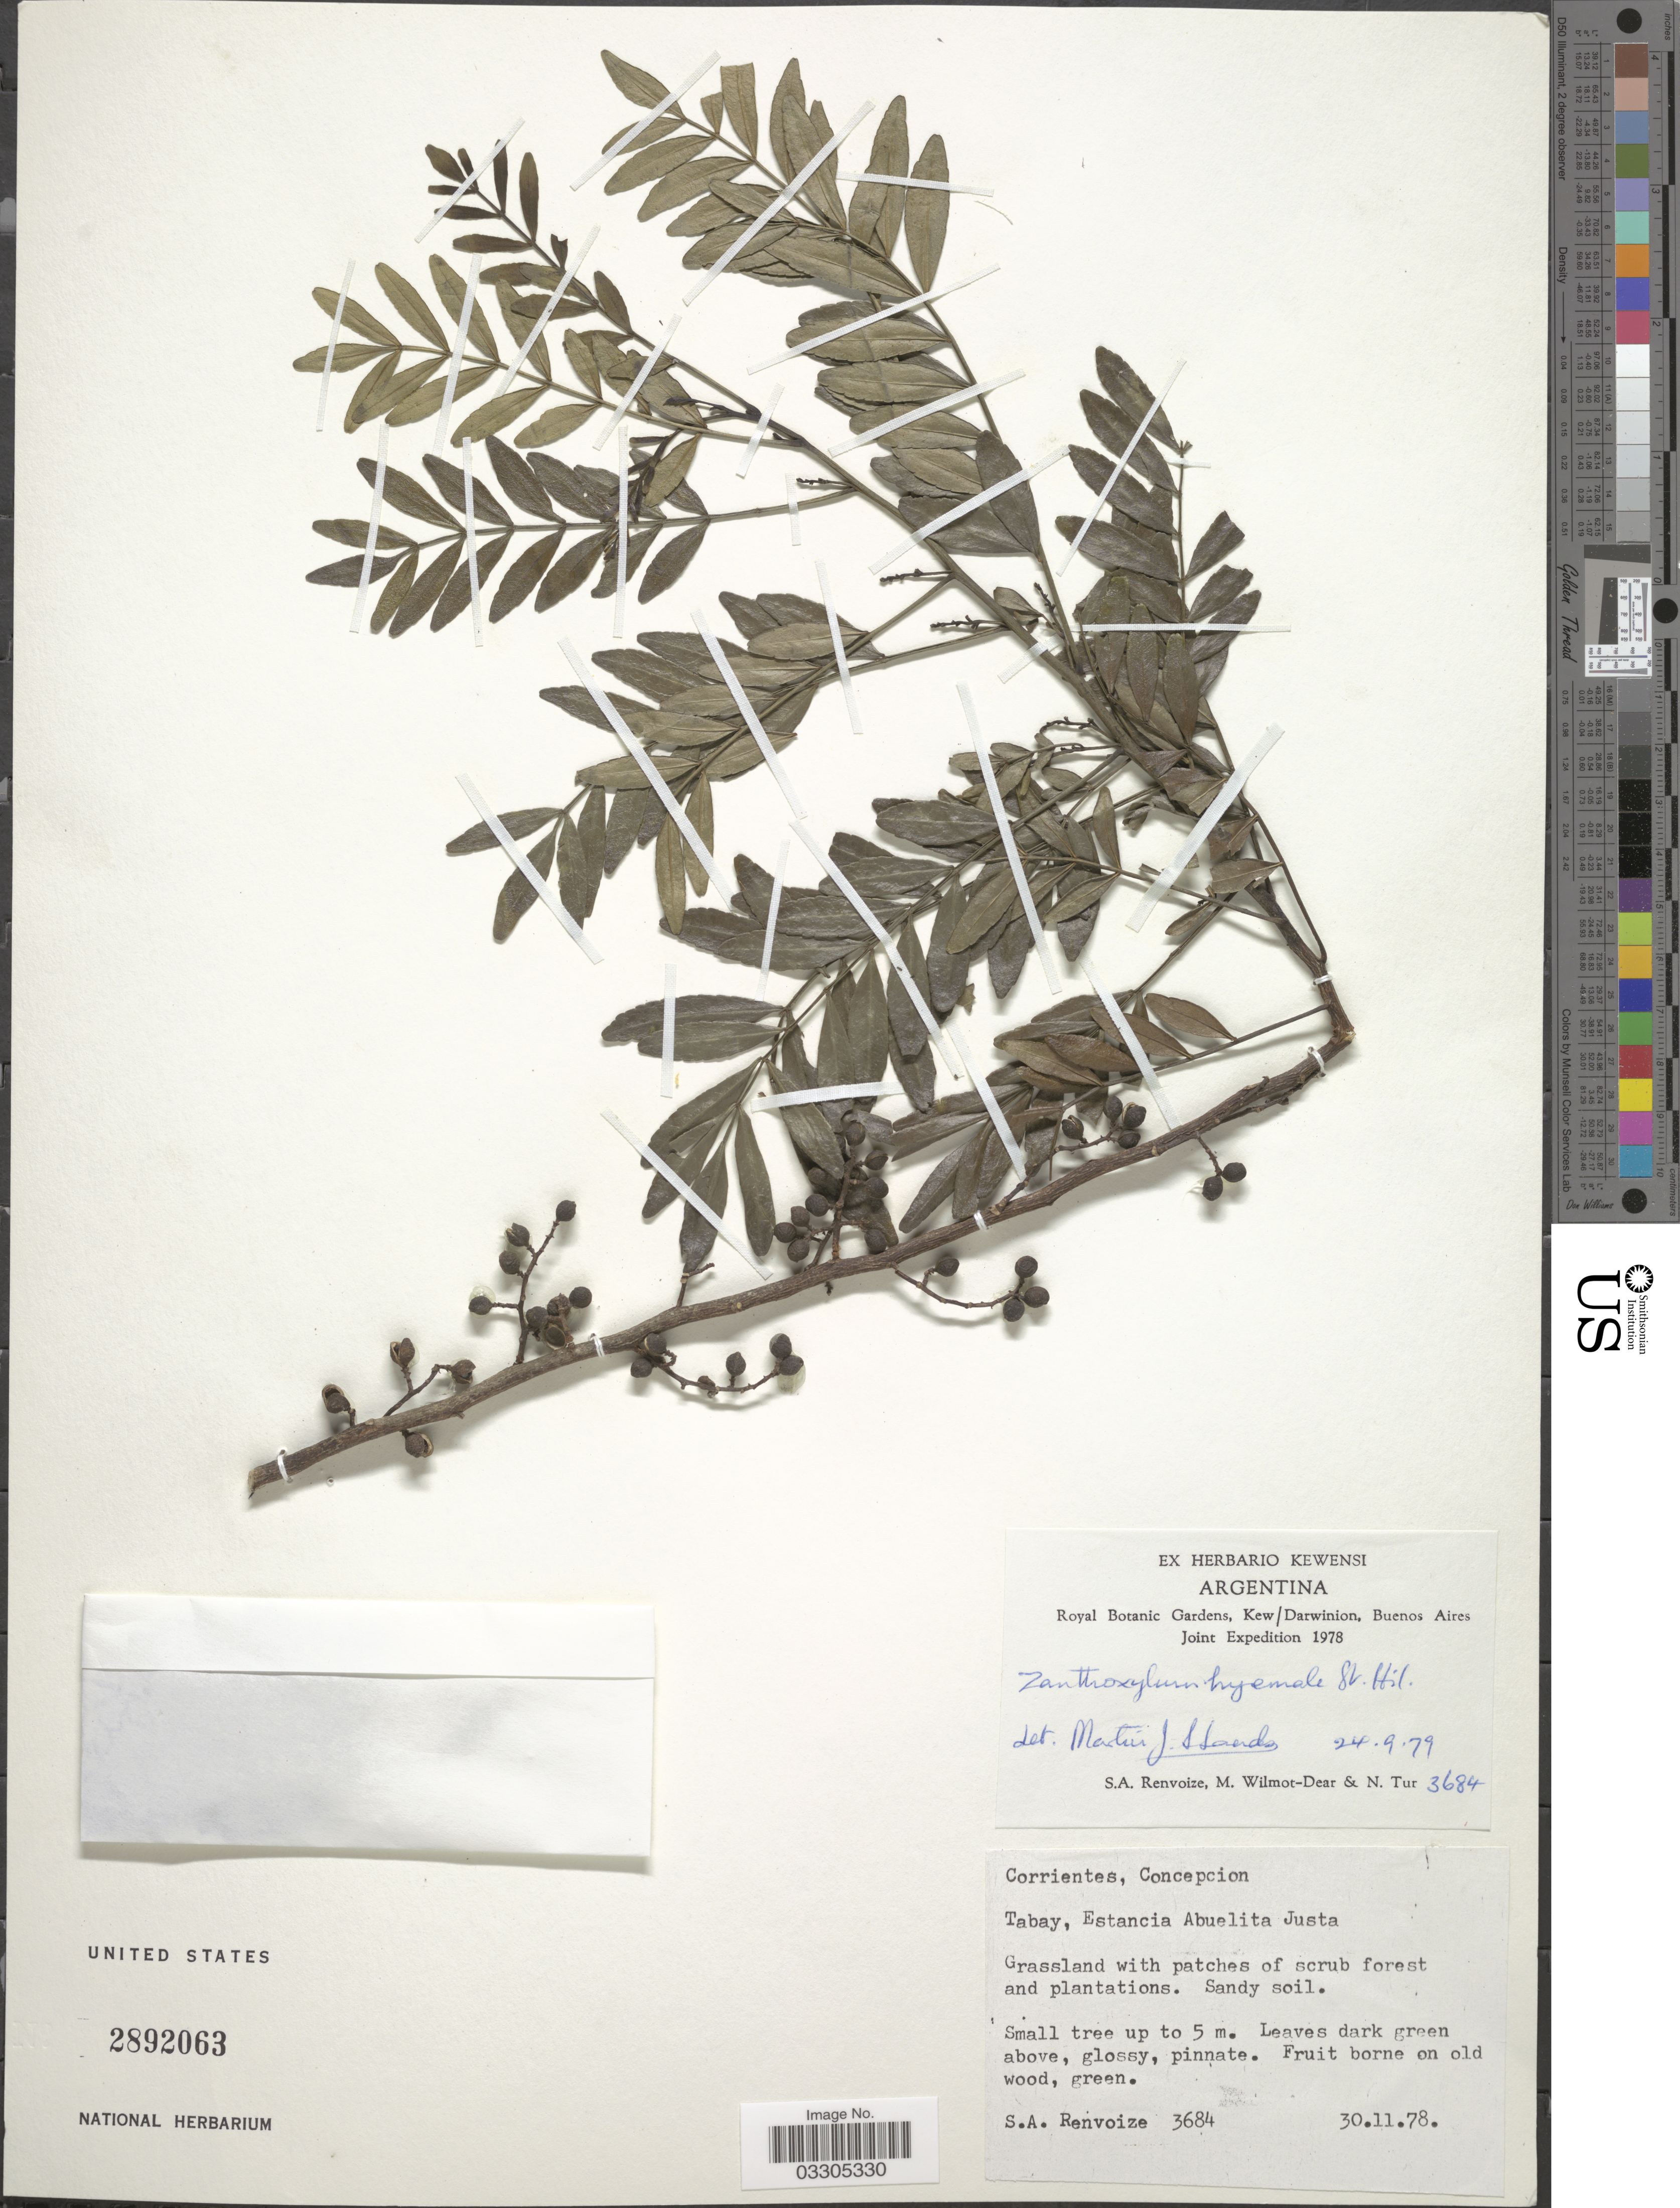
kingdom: Plantae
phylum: Tracheophyta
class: Magnoliopsida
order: Sapindales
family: Rutaceae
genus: Zanthoxylum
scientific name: Zanthoxylum hiemalis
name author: A. St.-Hil.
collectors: S. A. Renvoize, M. Wilmot-Dear & N. Tur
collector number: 3684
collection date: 1978-11-30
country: Argentina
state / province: Corrientes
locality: Concepcion. Tabay, Estancia Abuelita Justa.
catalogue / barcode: US 2892063